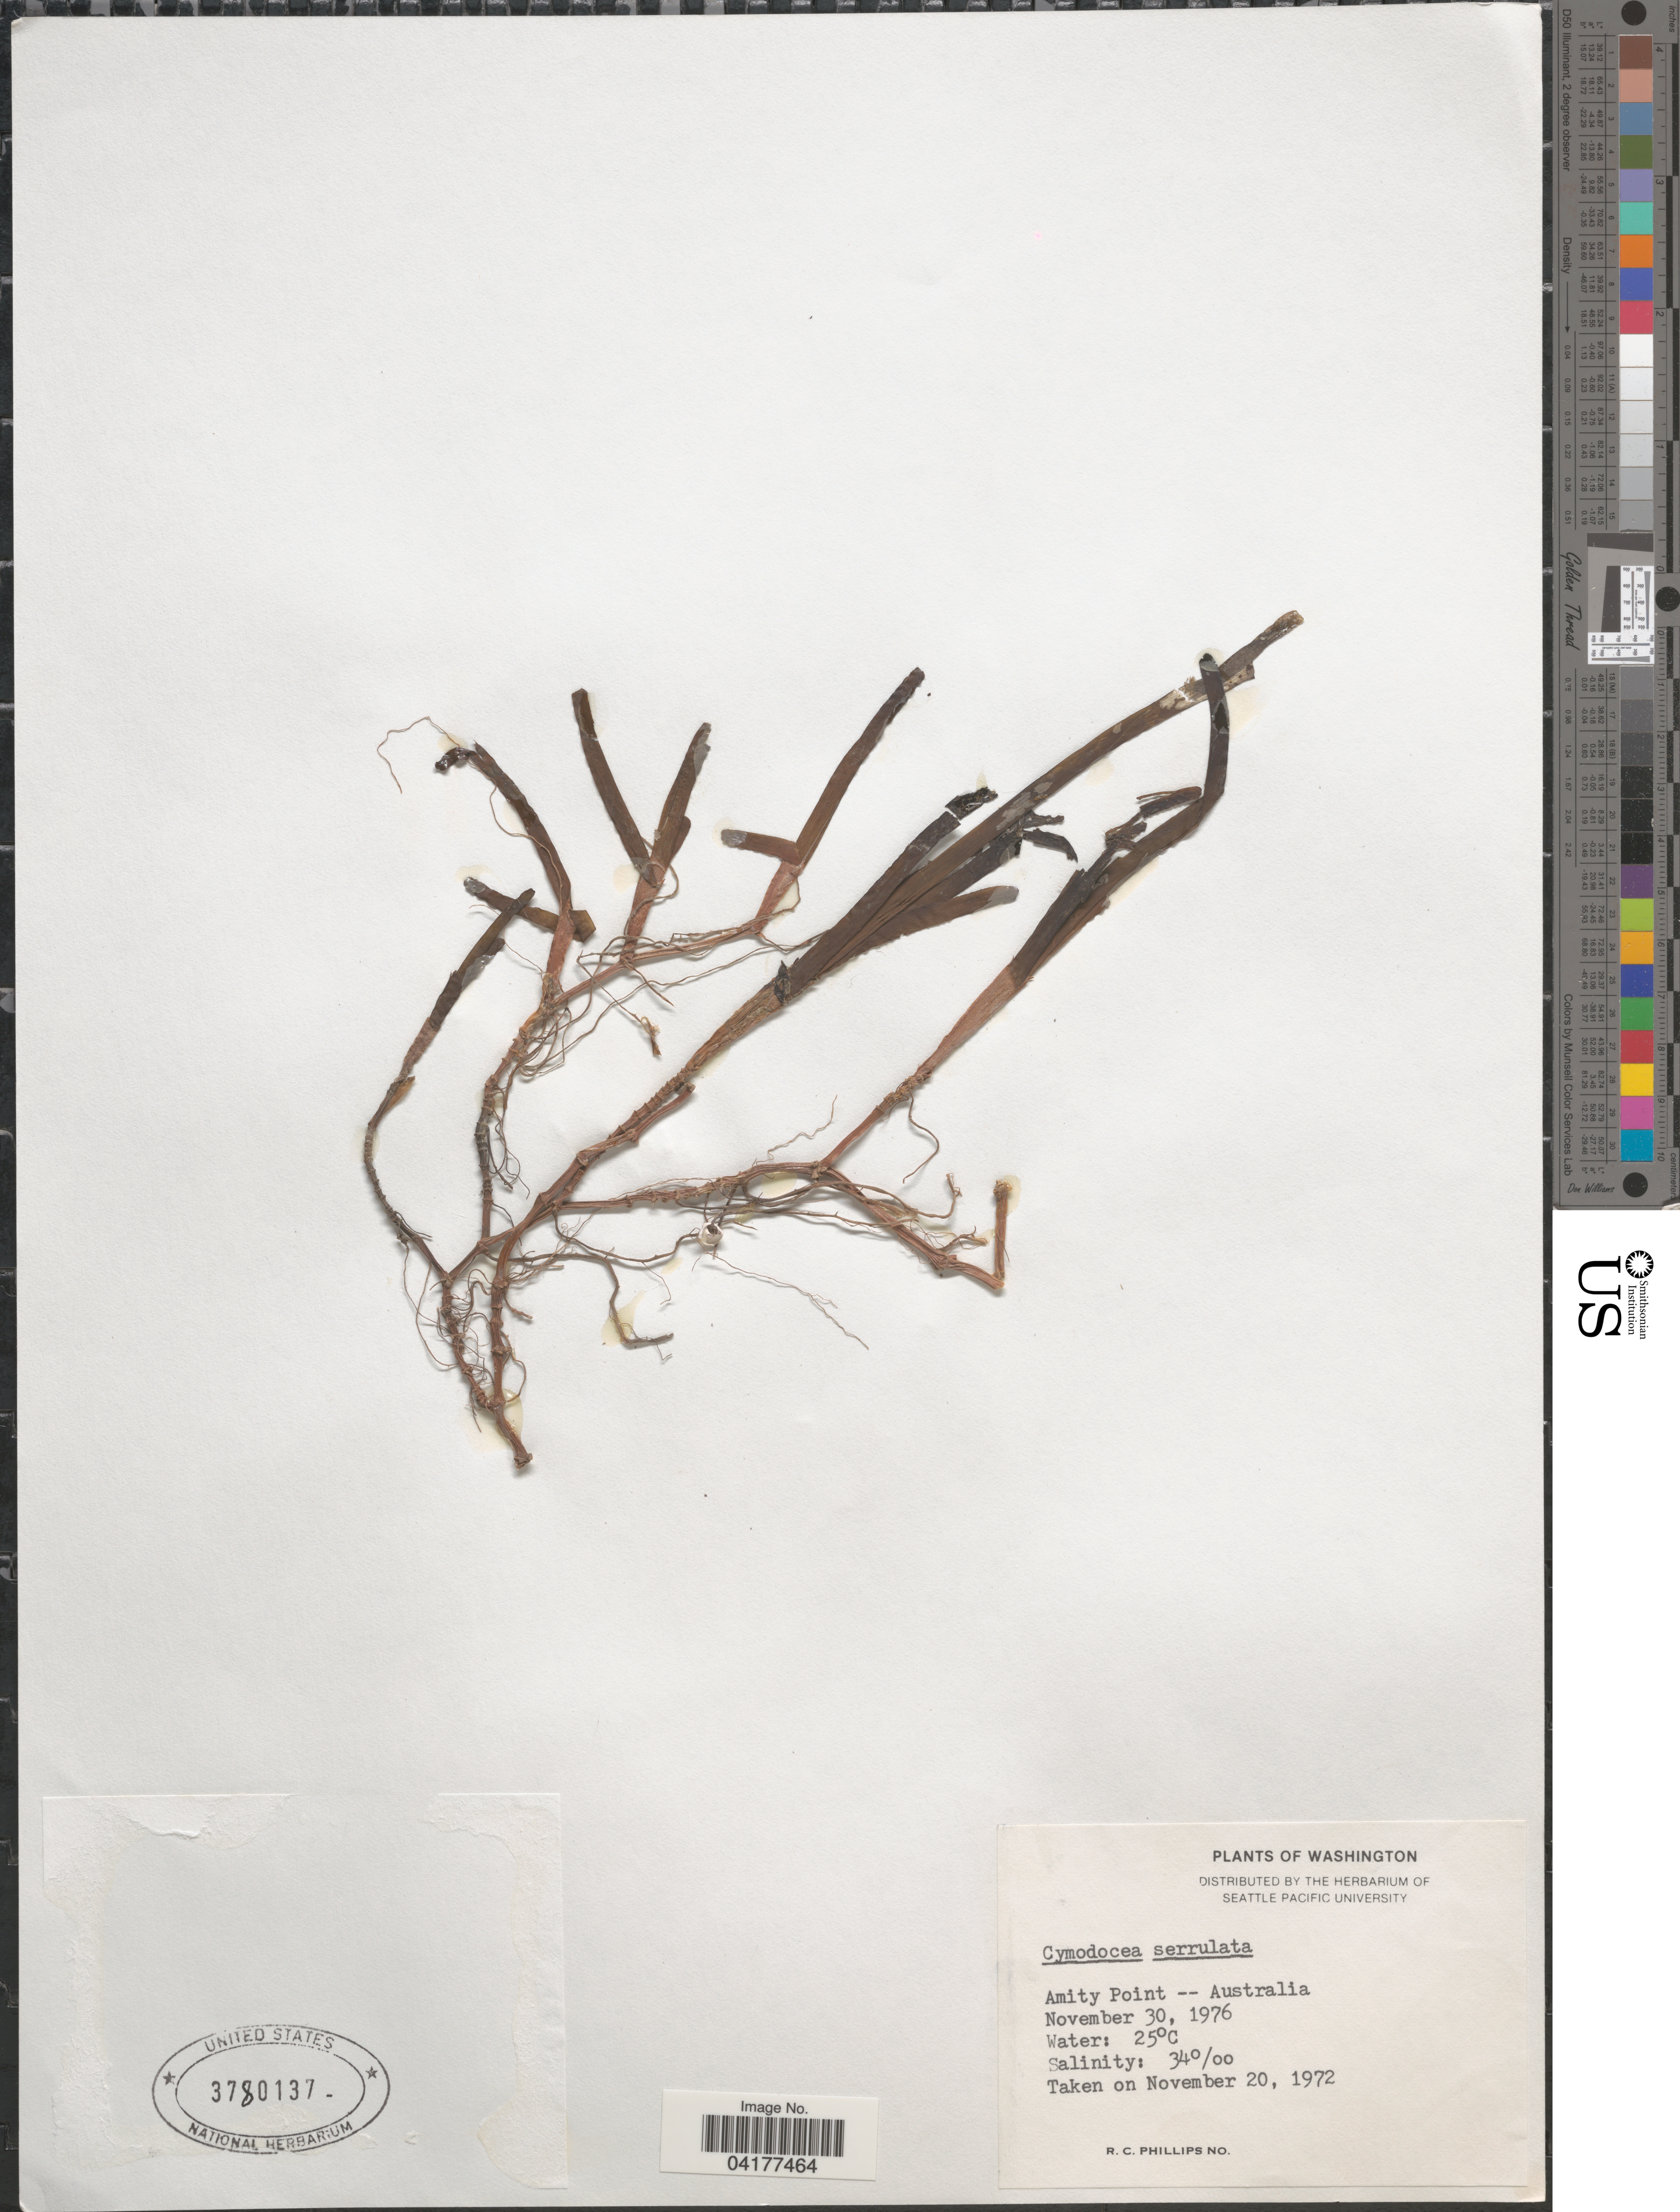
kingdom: Plantae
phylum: Tracheophyta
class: Liliopsida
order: Alismatales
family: Cymodoceaceae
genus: Cymodocea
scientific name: Cymodocea serrulata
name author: (R. Br.) Magnus & Ashers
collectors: R. C. Phillips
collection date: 1976-11-30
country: Australia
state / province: Queensland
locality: Amity Point.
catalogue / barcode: US 3780137